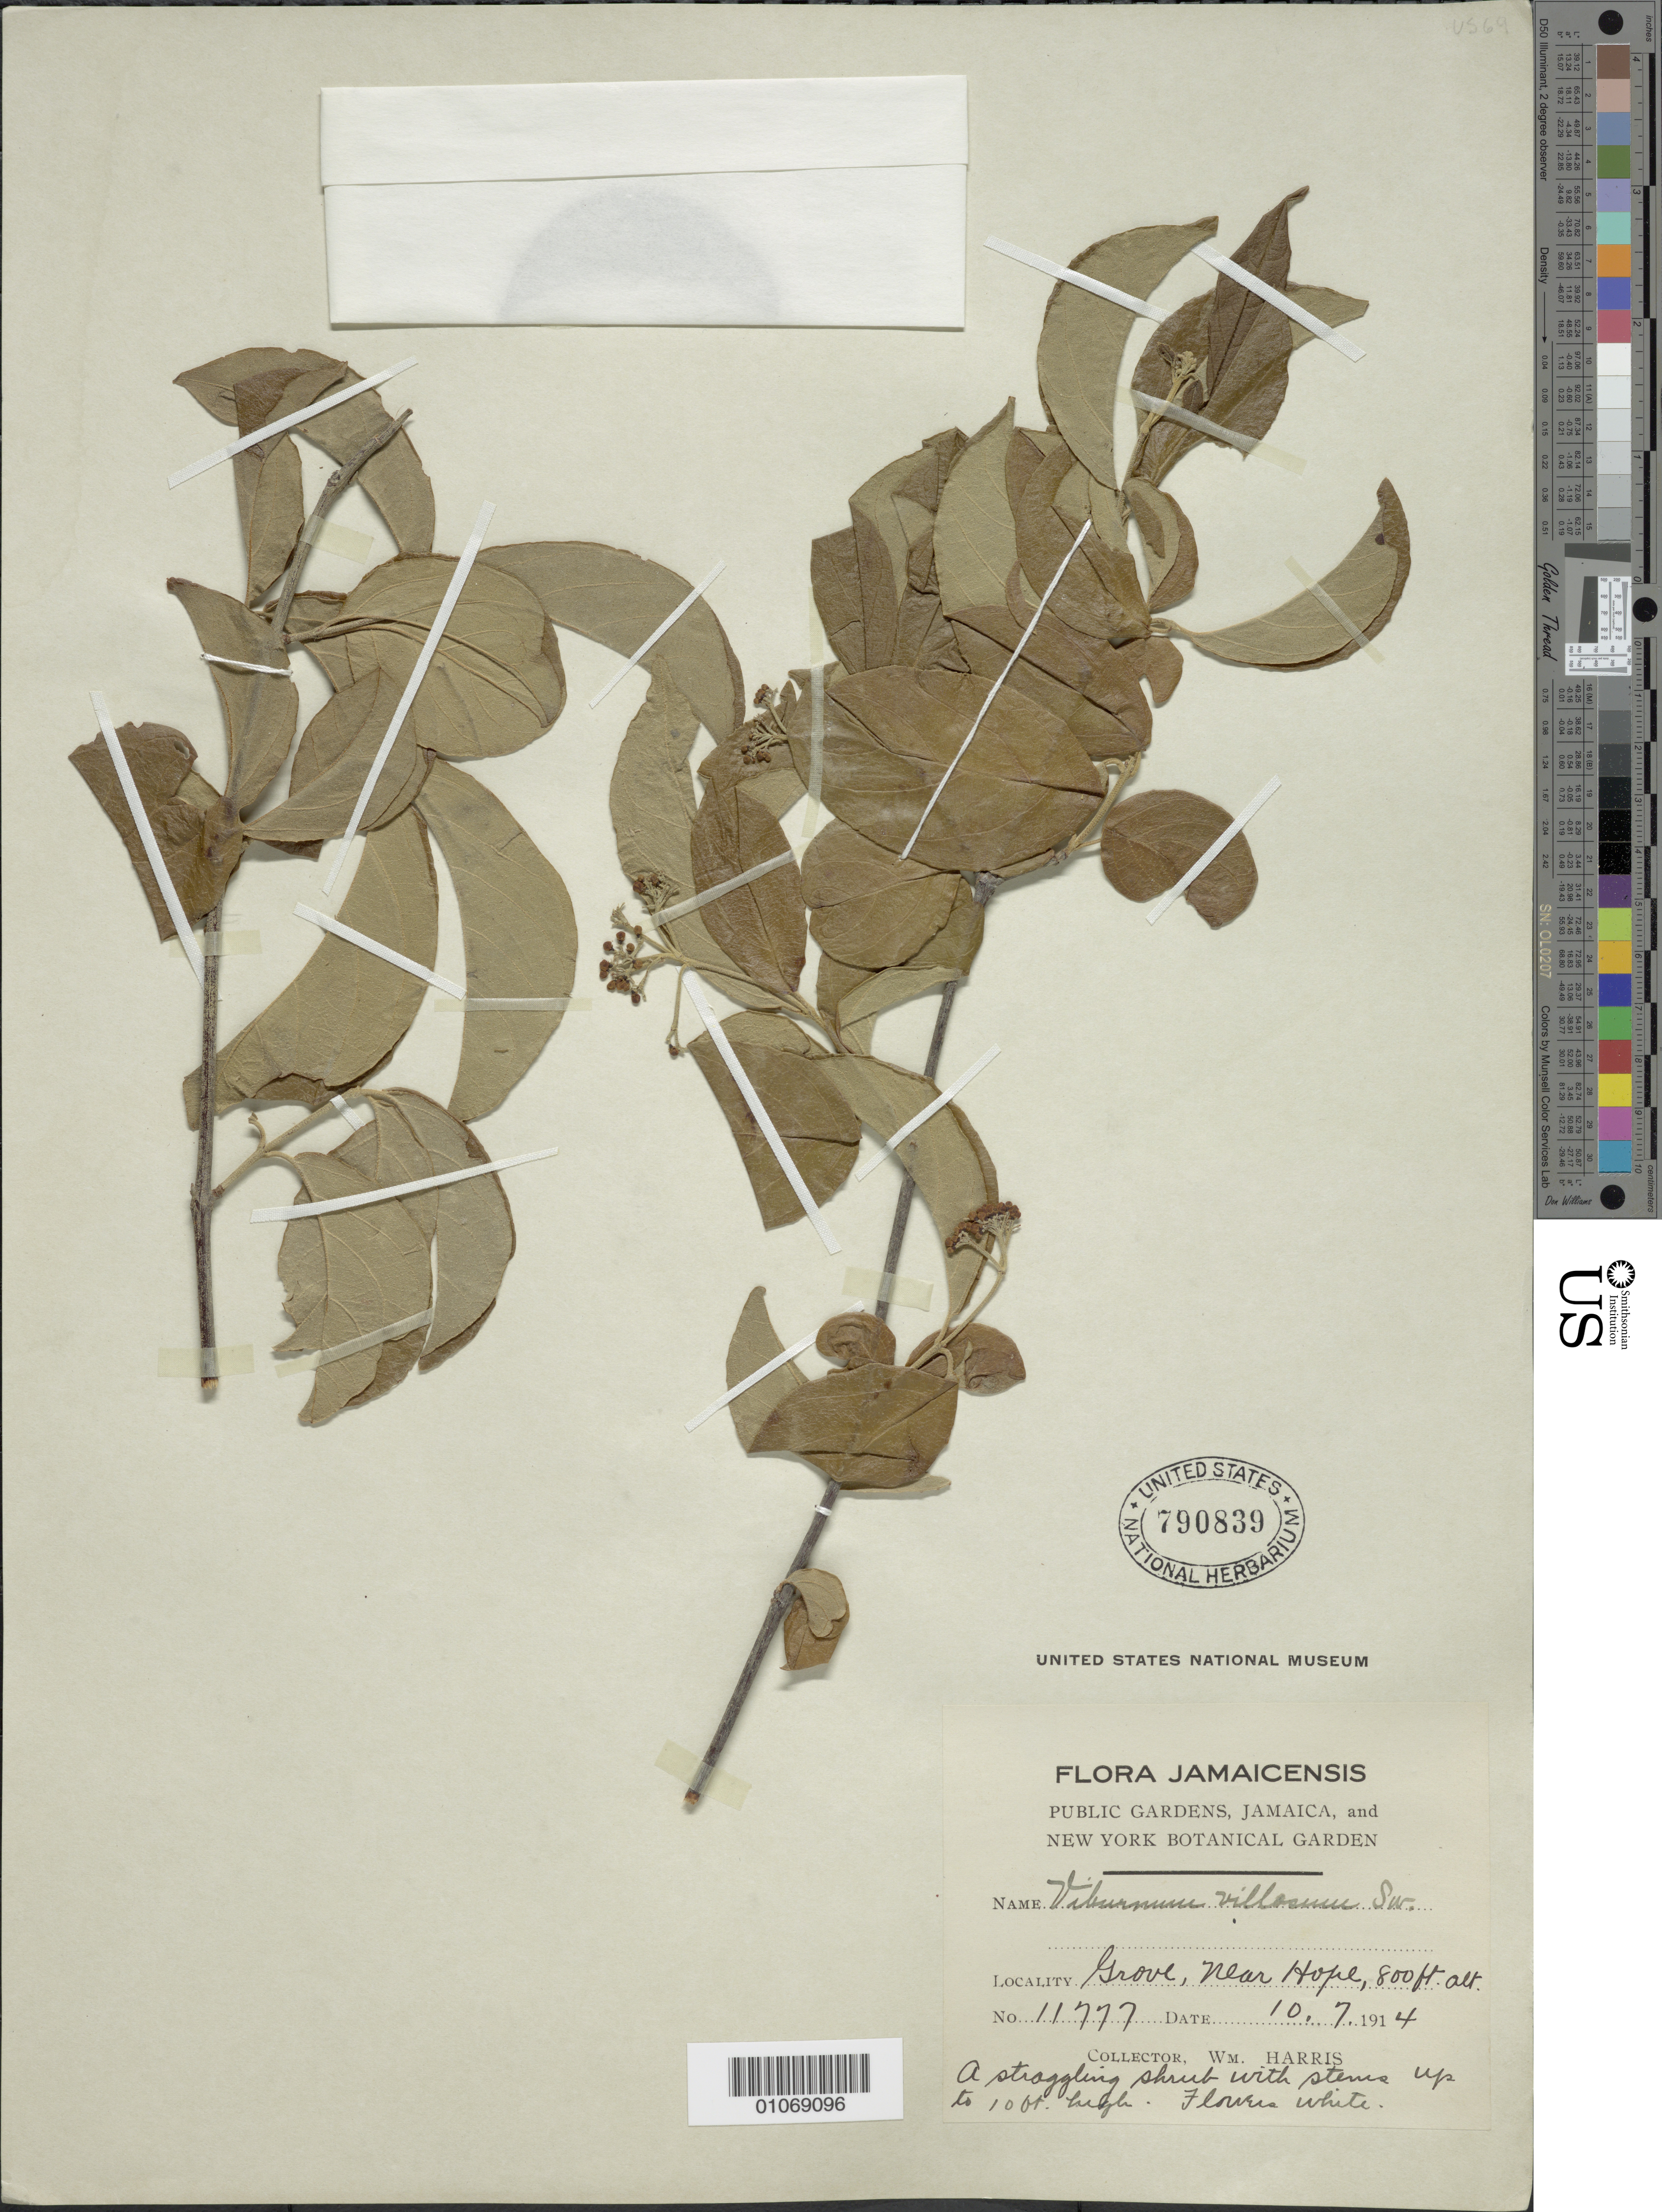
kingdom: Plantae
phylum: Tracheophyta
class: Magnoliopsida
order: Dipsacales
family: Viburnaceae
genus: Viburnum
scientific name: Viburnum villosum var. glabrescens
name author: Griseb.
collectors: W. Harris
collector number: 11777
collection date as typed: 10 Jul 1914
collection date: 1914-07-10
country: Jamaica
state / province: Kingston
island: Jamaica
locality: Grove, near Hope.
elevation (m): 244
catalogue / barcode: US 790839